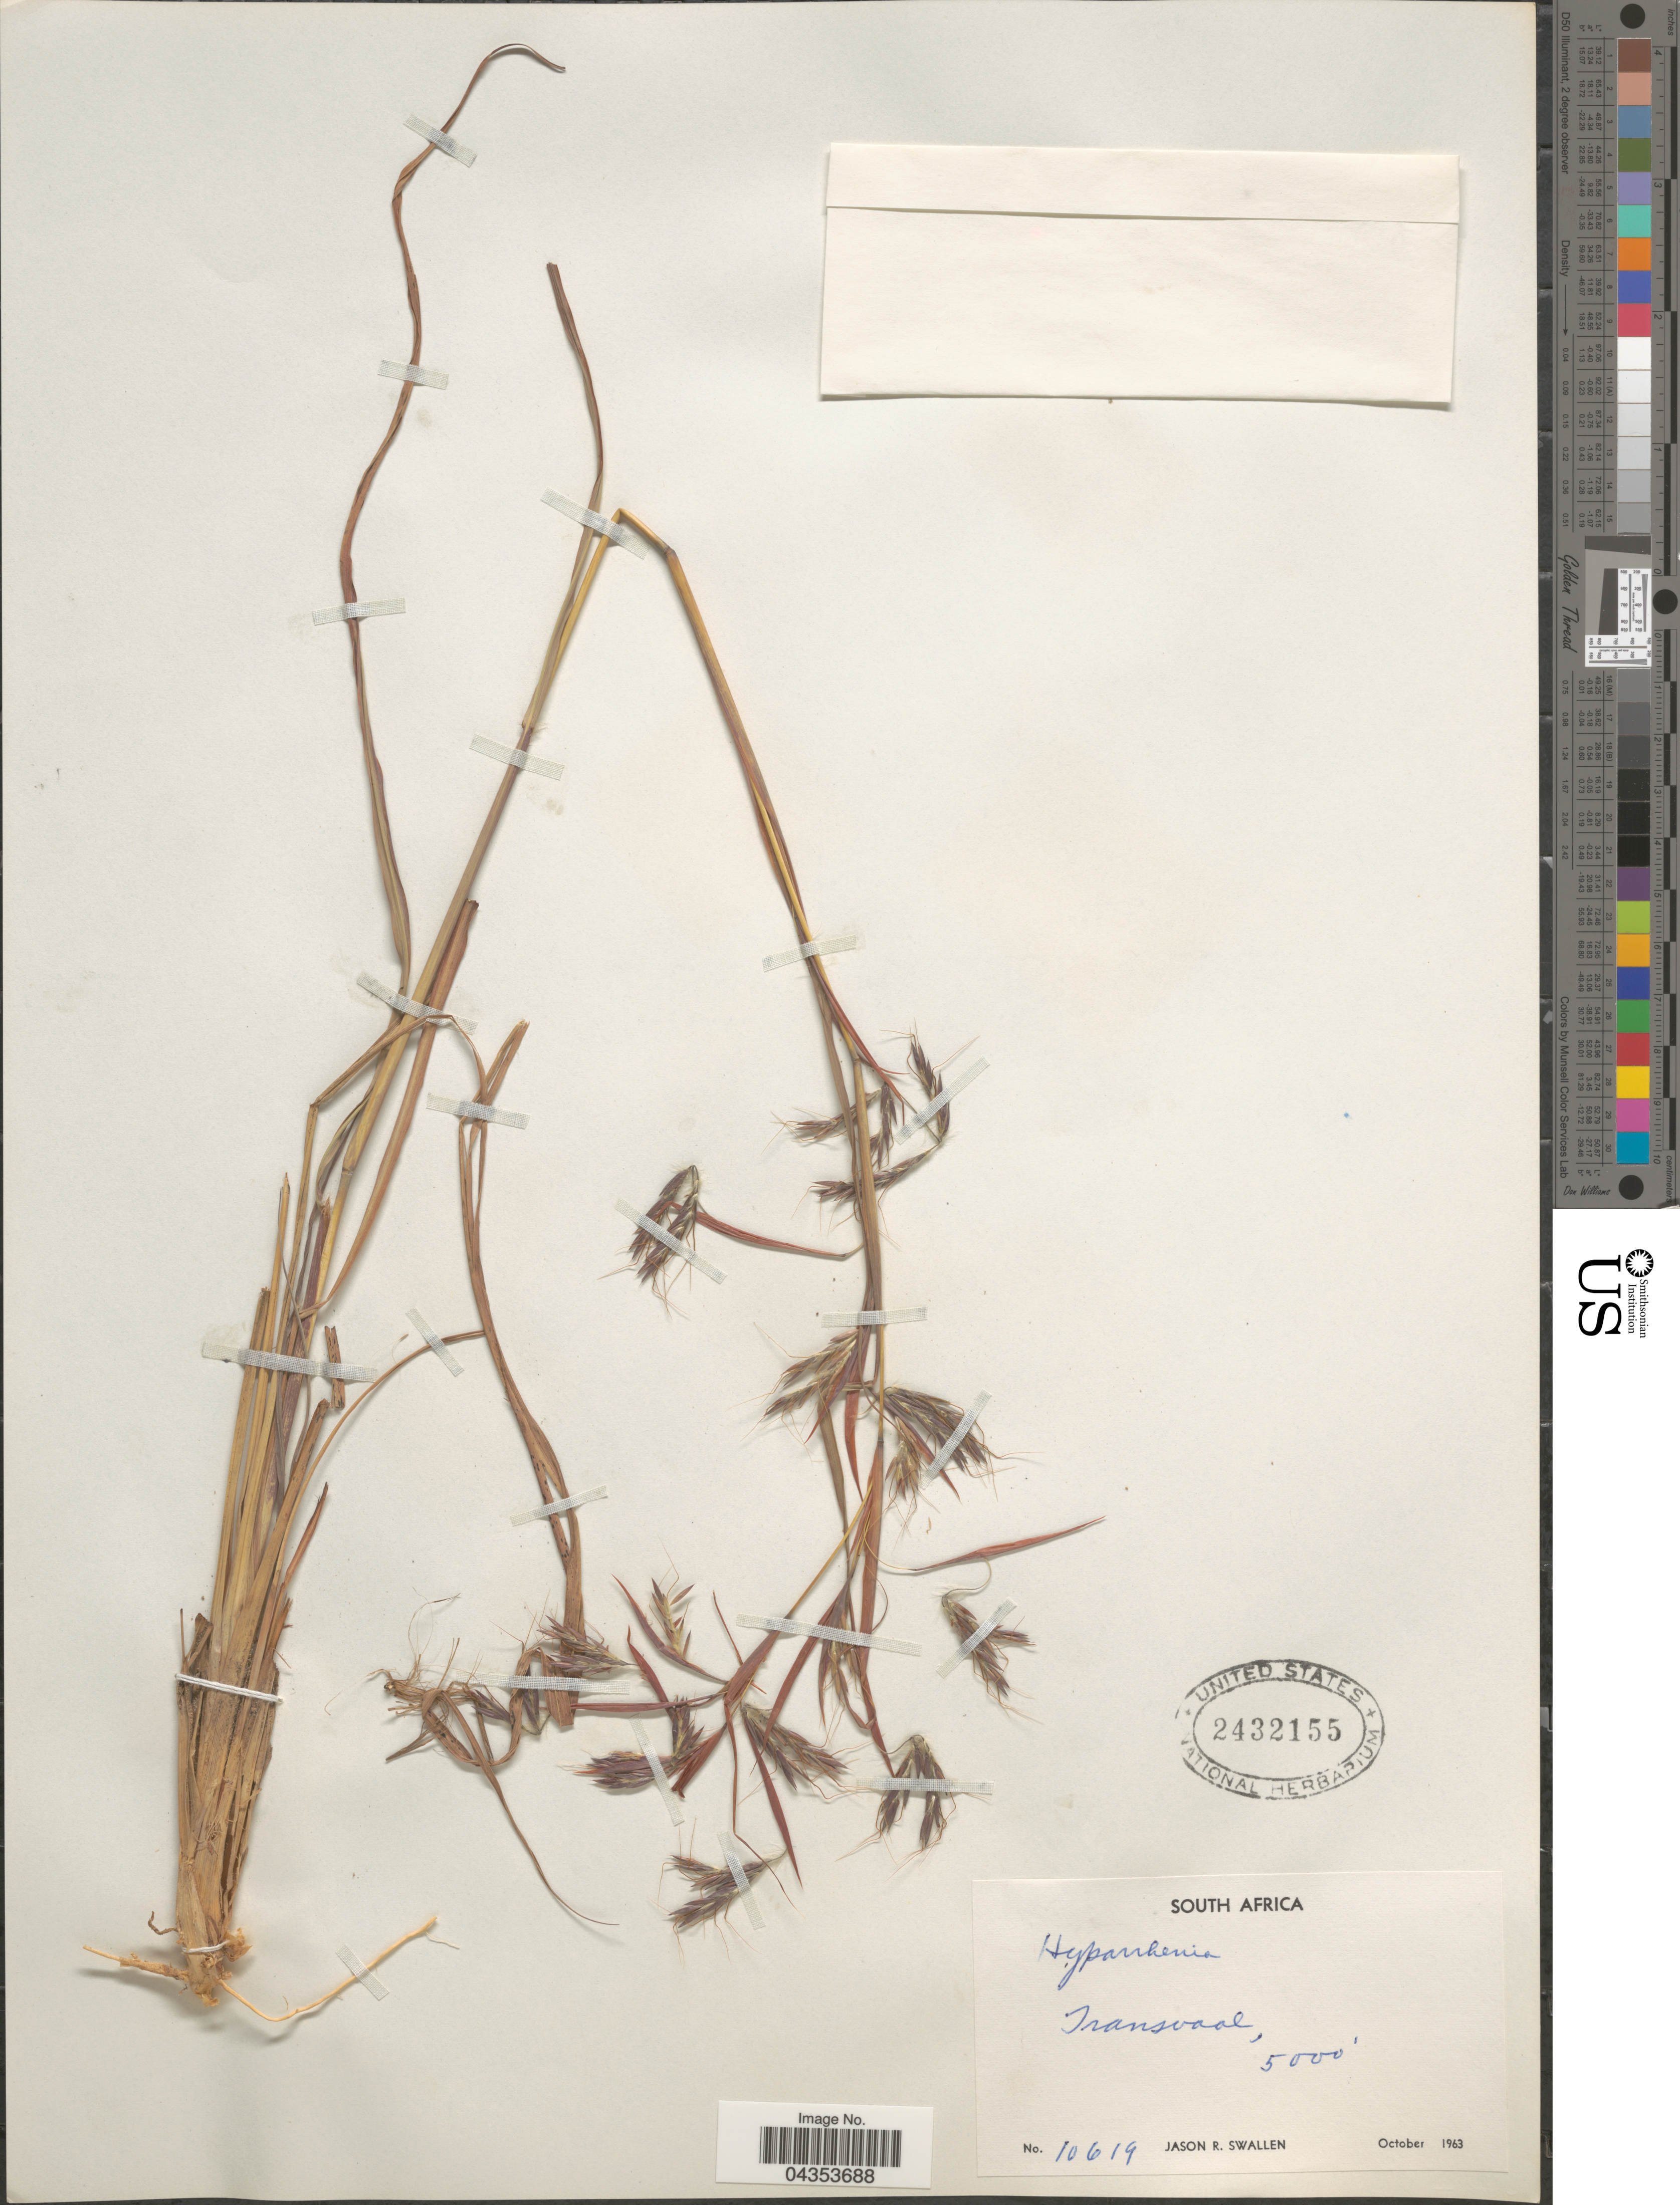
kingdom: Plantae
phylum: Tracheophyta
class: Liliopsida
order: Poales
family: Poaceae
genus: Hyparrhenia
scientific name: Hyparrhenia nyassae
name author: (Rendle) Stapf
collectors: J. R. Swallen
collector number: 10619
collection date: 1963-10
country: South Africa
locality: Transvaal.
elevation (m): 1524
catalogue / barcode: US 2432155